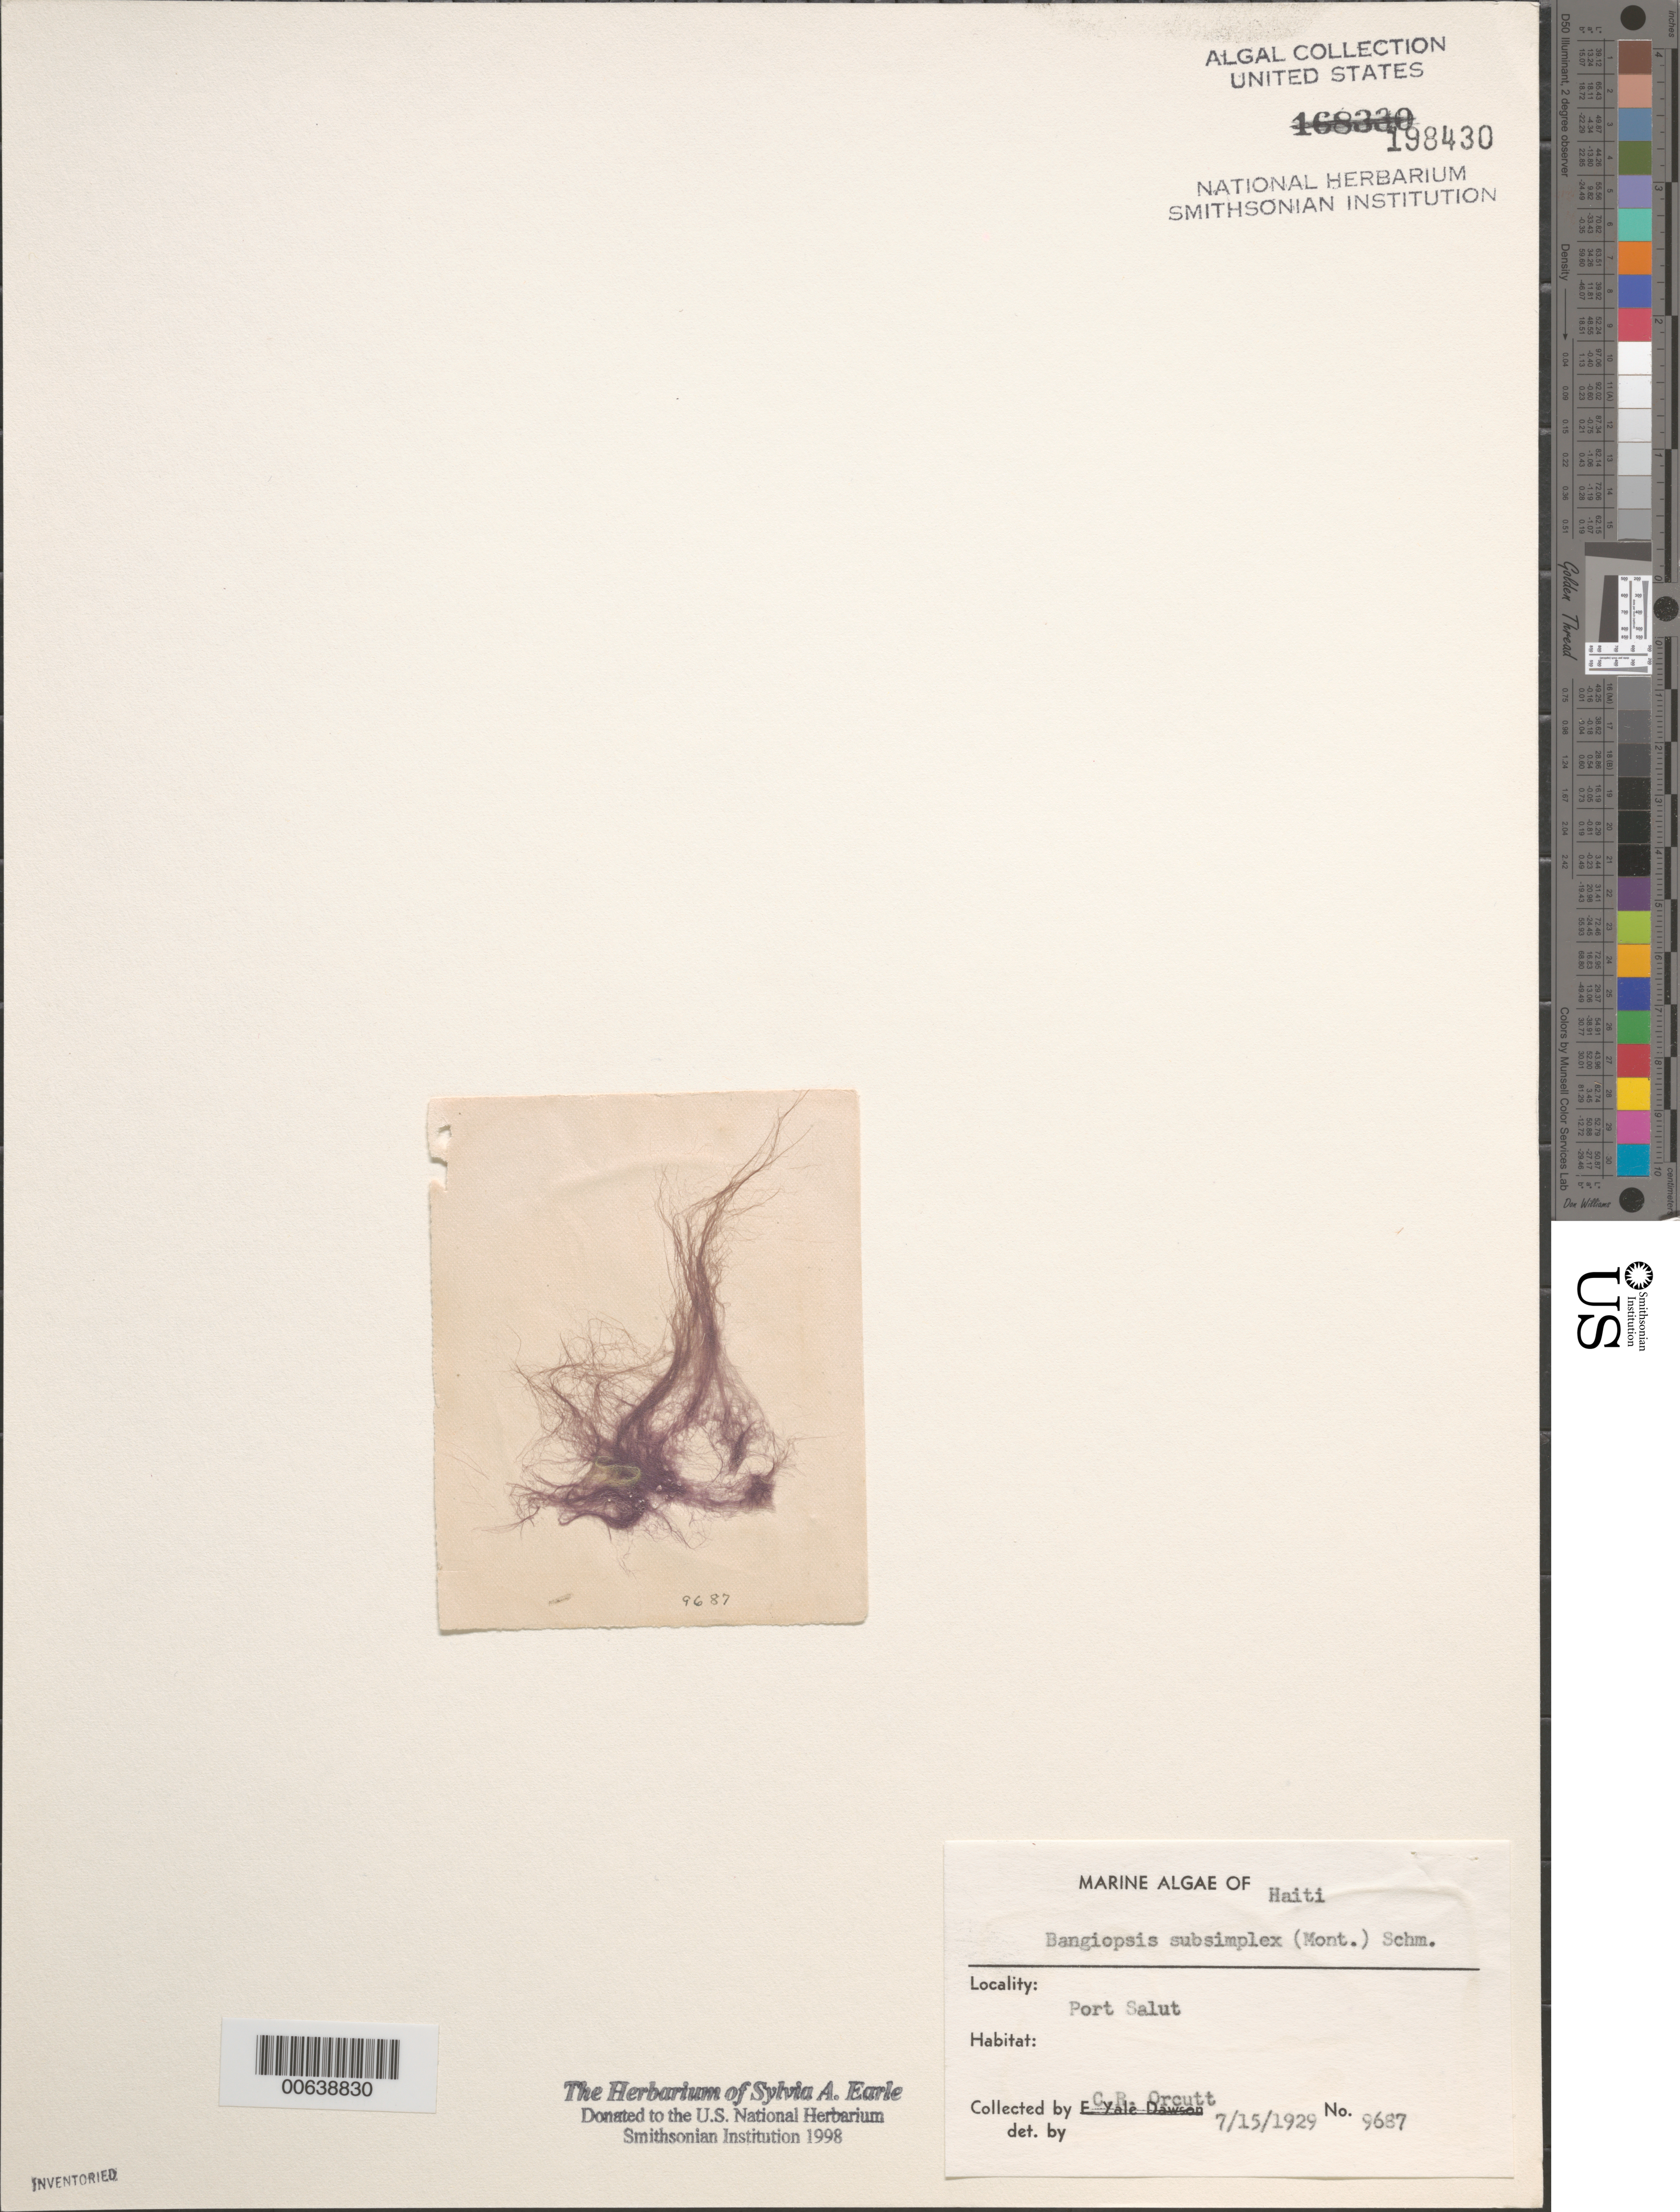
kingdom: Plantae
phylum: Rhodophyta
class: Stylonematophyceae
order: Stylonematales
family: Stylonemataceae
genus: Bangiopsis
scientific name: Bangiopsis subsimplex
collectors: C. R. Orcutt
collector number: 9687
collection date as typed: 15 Sep 1929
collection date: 1929-09-15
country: Haiti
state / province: Sud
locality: Port salut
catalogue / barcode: US 198430